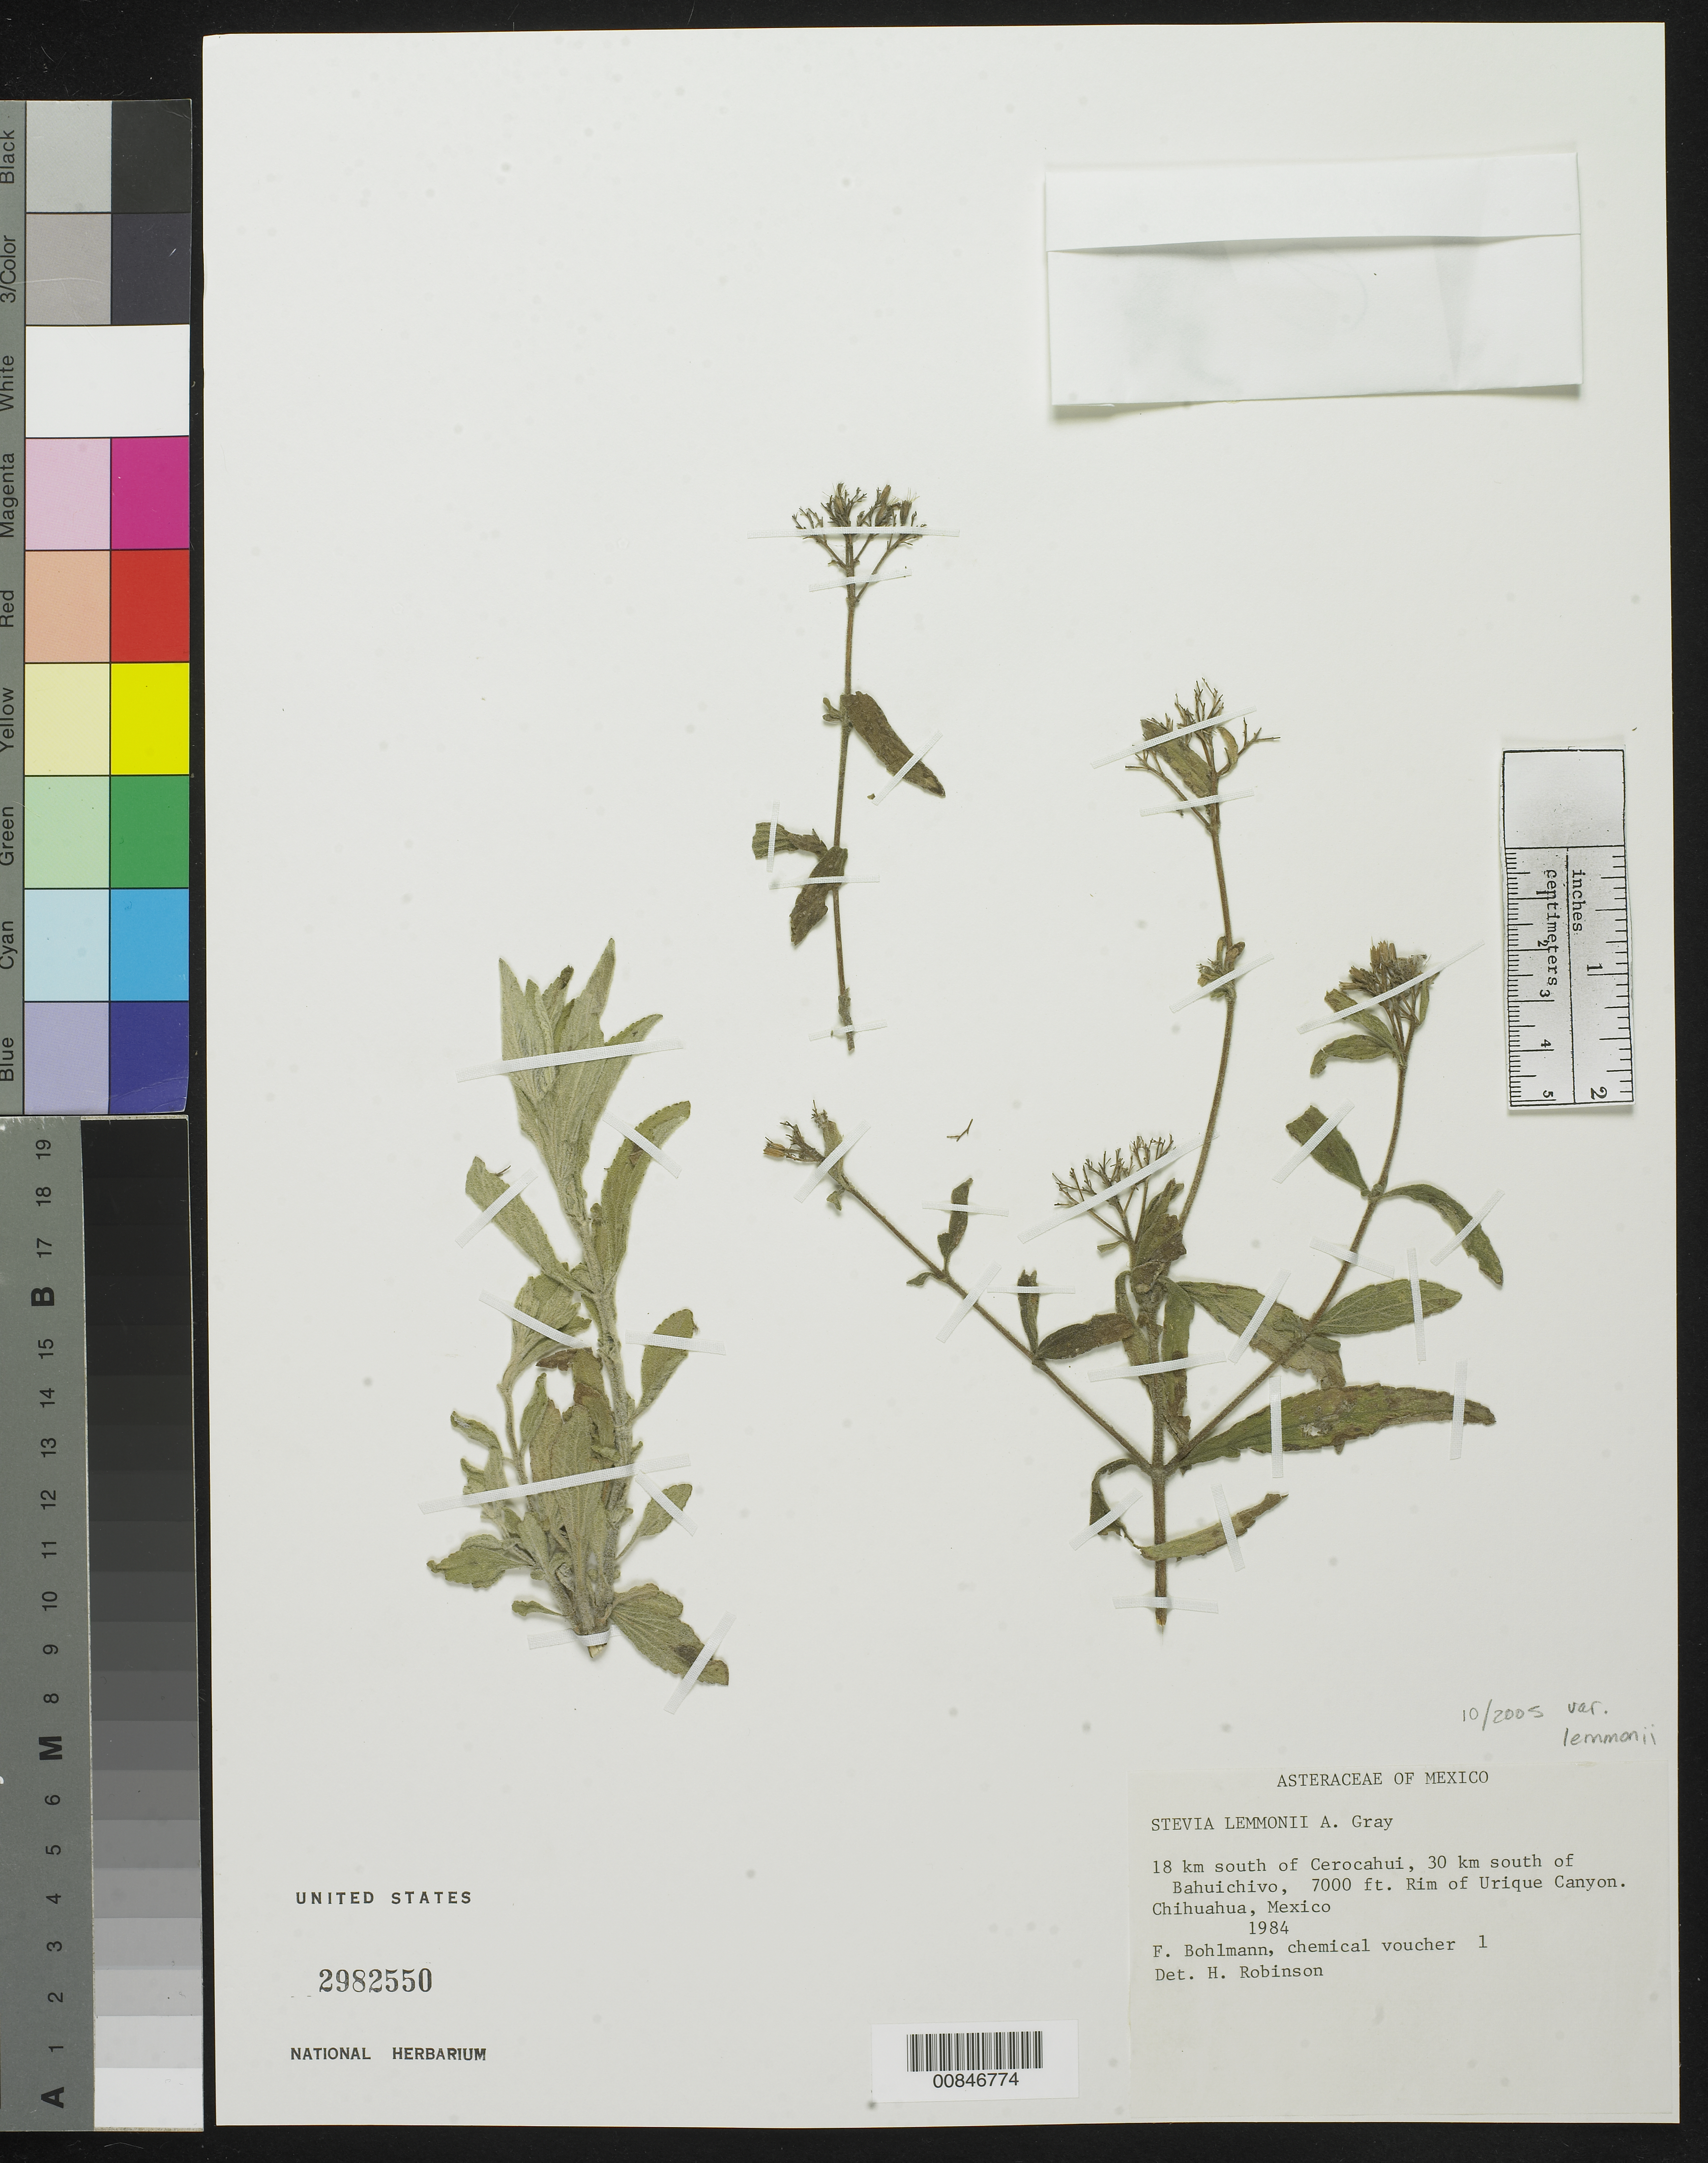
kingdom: Plantae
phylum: Tracheophyta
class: Magnoliopsida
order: Asterales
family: Asteraceae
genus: Stevia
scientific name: Stevia lemmonii var. lemmonii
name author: A. Gray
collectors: Bohlmann, F.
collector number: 1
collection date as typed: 1984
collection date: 1984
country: Mexico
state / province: Chihuahua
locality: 18 km south of Cerocahui, 30 km south of Bahuichivo. Rim of Urique Canyon., Chihuahua.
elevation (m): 2134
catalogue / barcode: US 2982550